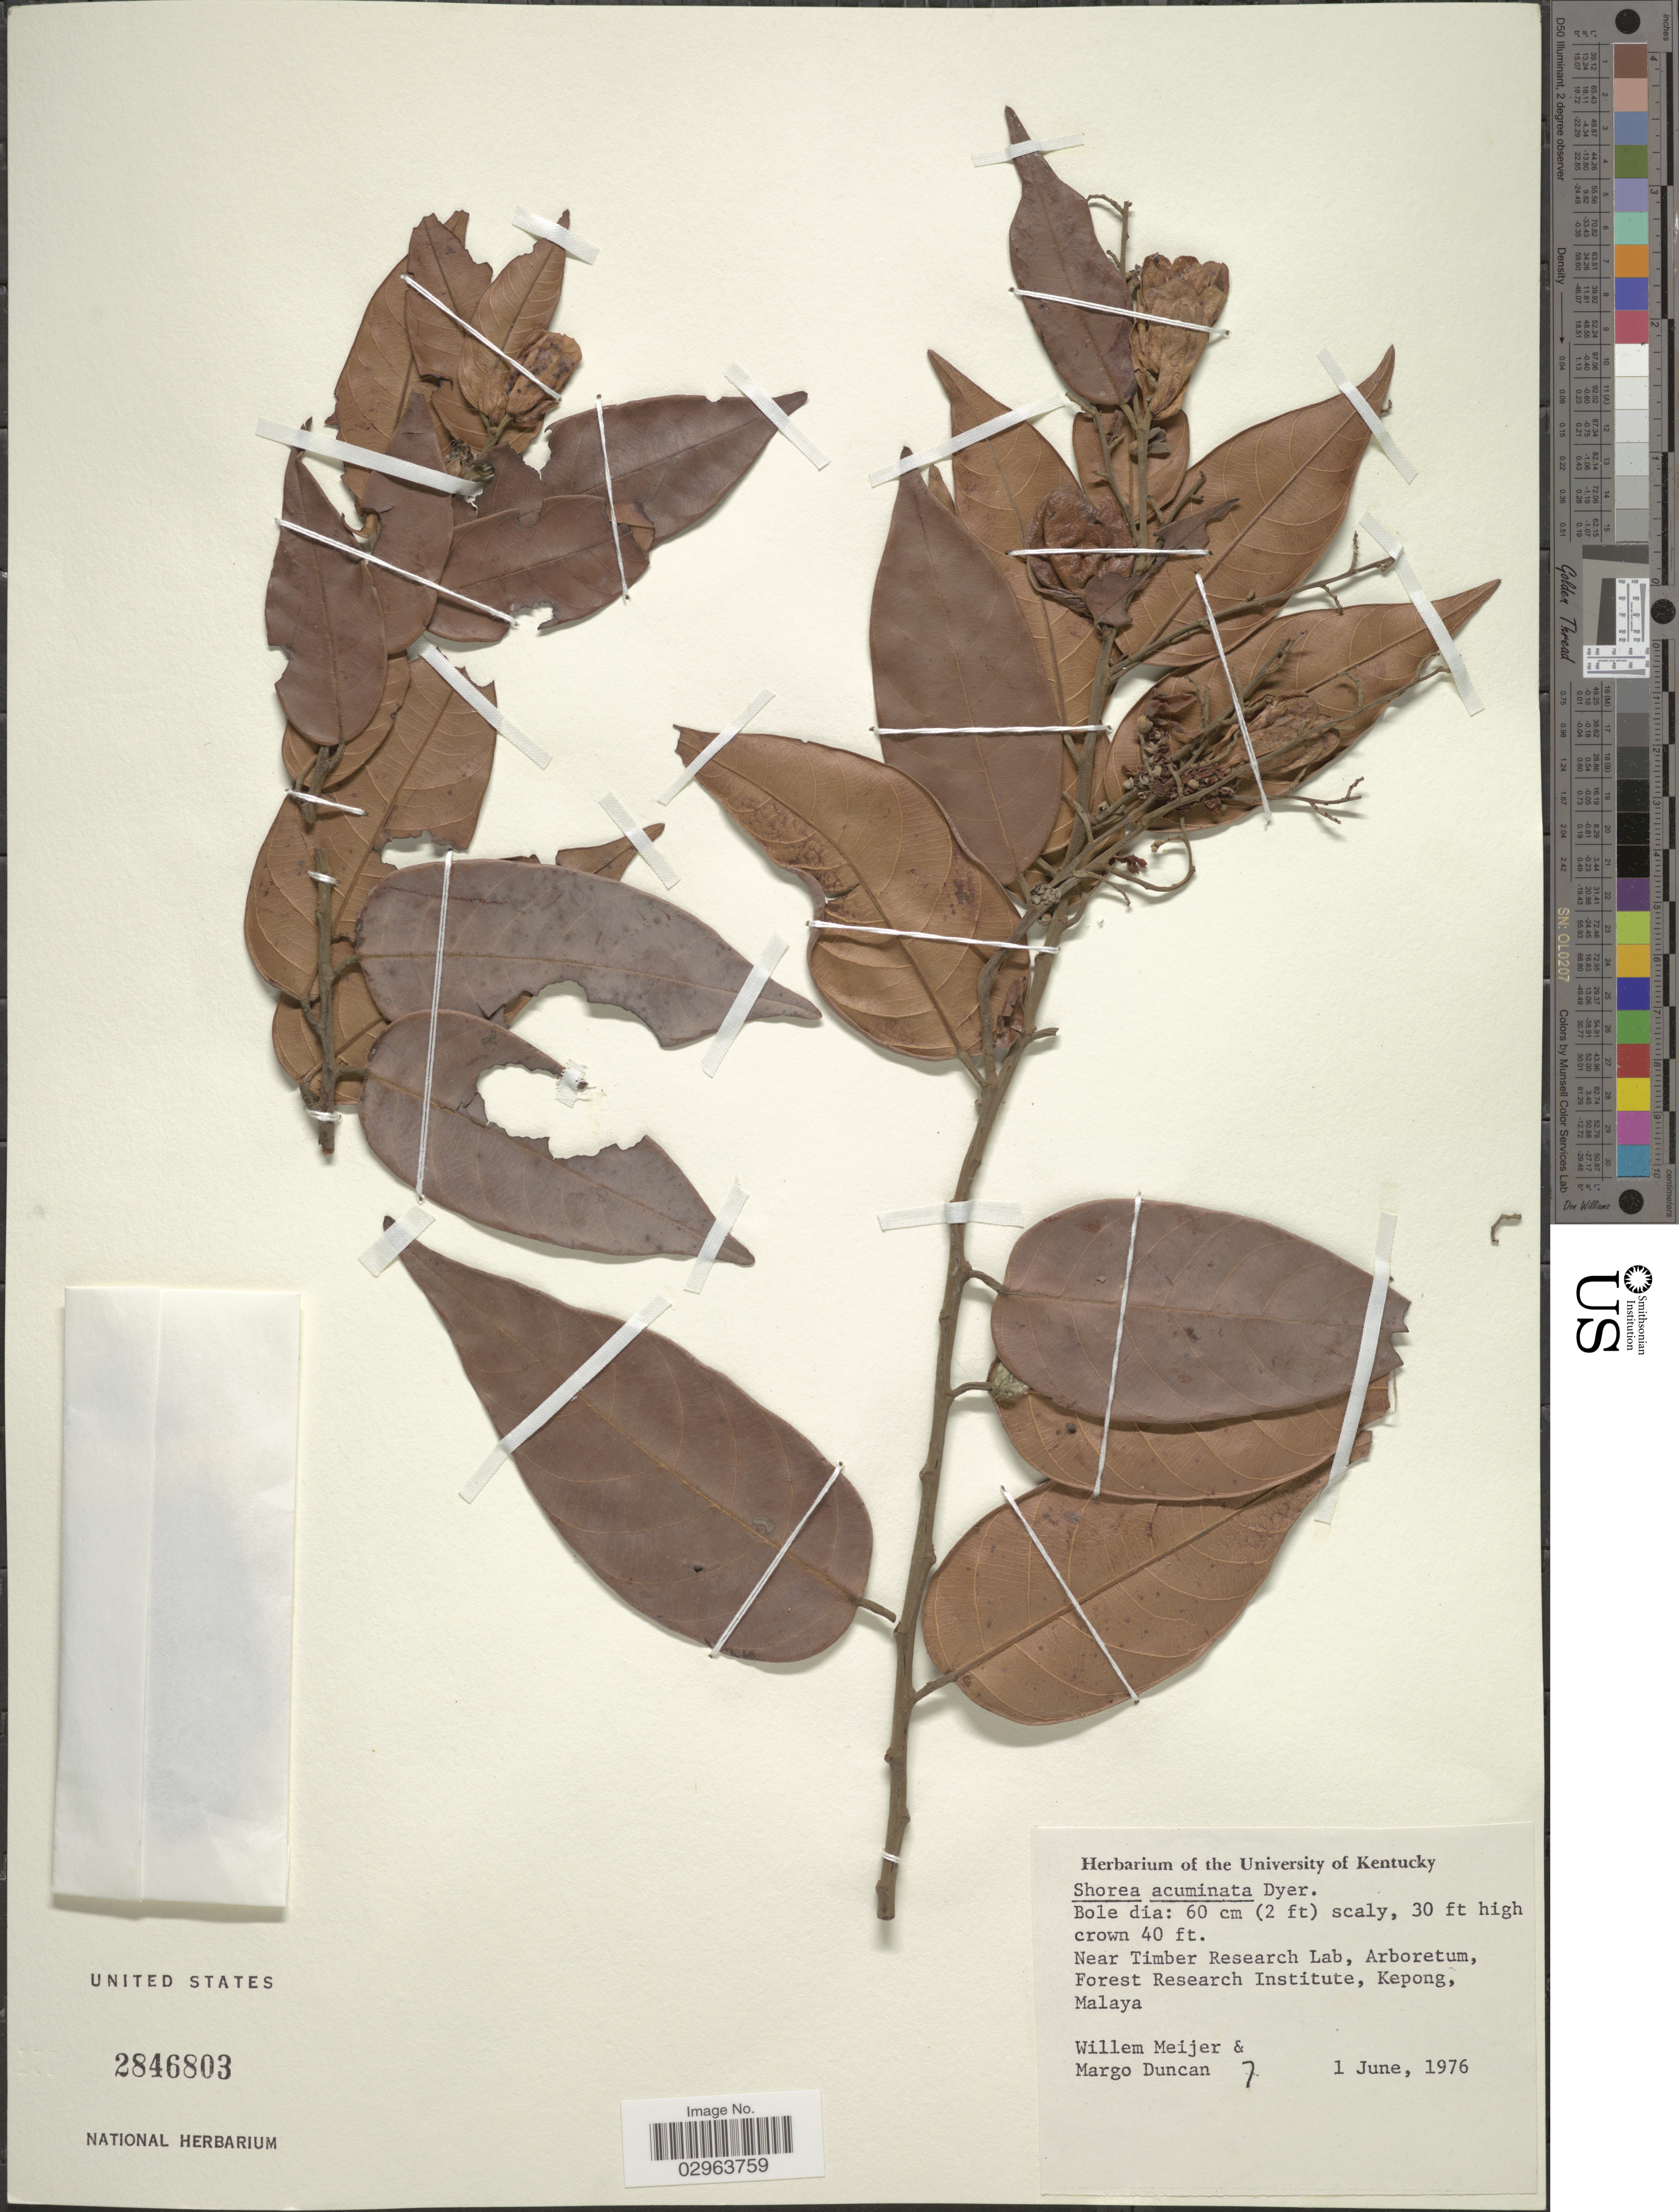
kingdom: Plantae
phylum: Tracheophyta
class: Magnoliopsida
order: Malvales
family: Dipterocarpaceae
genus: Rubroshorea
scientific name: Rubroshorea acuminata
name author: (Dyer) P.S. Ashton & J. Heck.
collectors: W. Meijer & M. Duncan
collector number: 7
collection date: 1976-06-01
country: Malaysia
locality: Near Timber Research Lab, Arboretum, Forest Research Institute, Kepong, Malaya.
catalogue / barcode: US 2846803